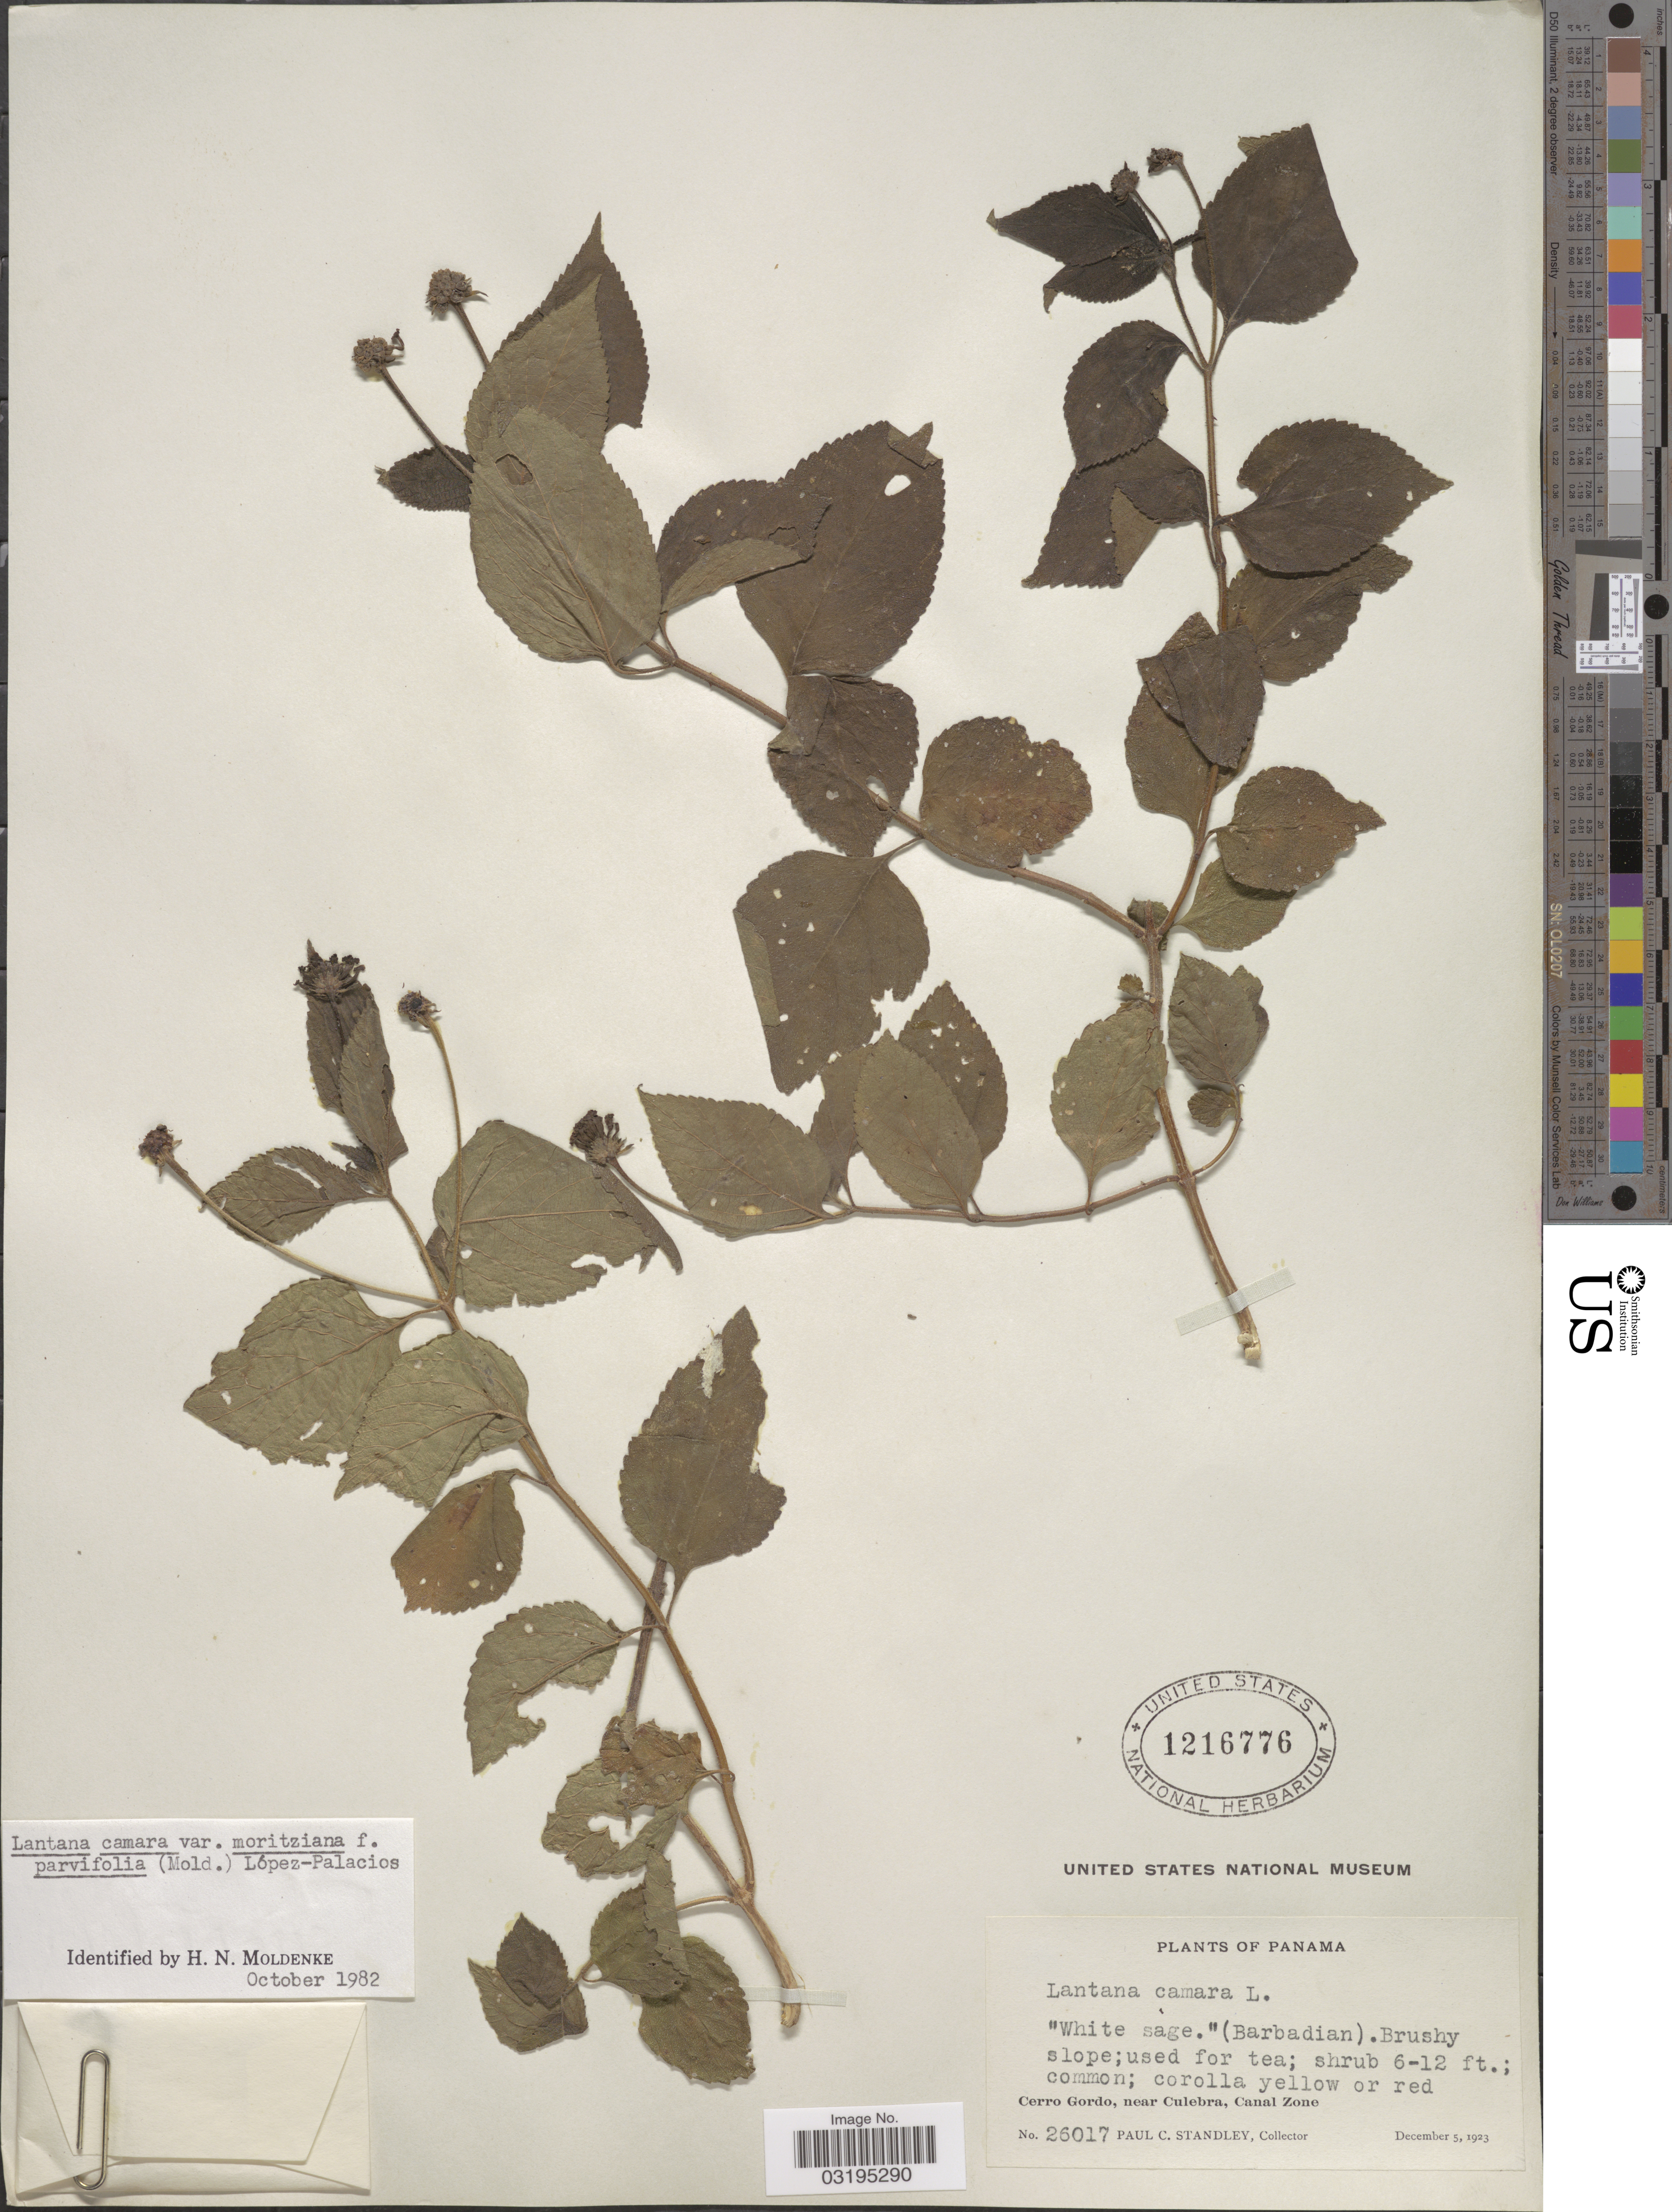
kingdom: Plantae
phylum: Tracheophyta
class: Magnoliopsida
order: Lamiales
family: Verbenaceae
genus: Lantana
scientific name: Lantana camara f. parvifolia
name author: Moldenke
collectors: P. C. Standley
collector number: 26017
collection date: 1923-12-05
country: Panama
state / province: Colón / Panamá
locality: Cerro Gordo, near Culebra, Canal Zone.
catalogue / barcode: US 1216776